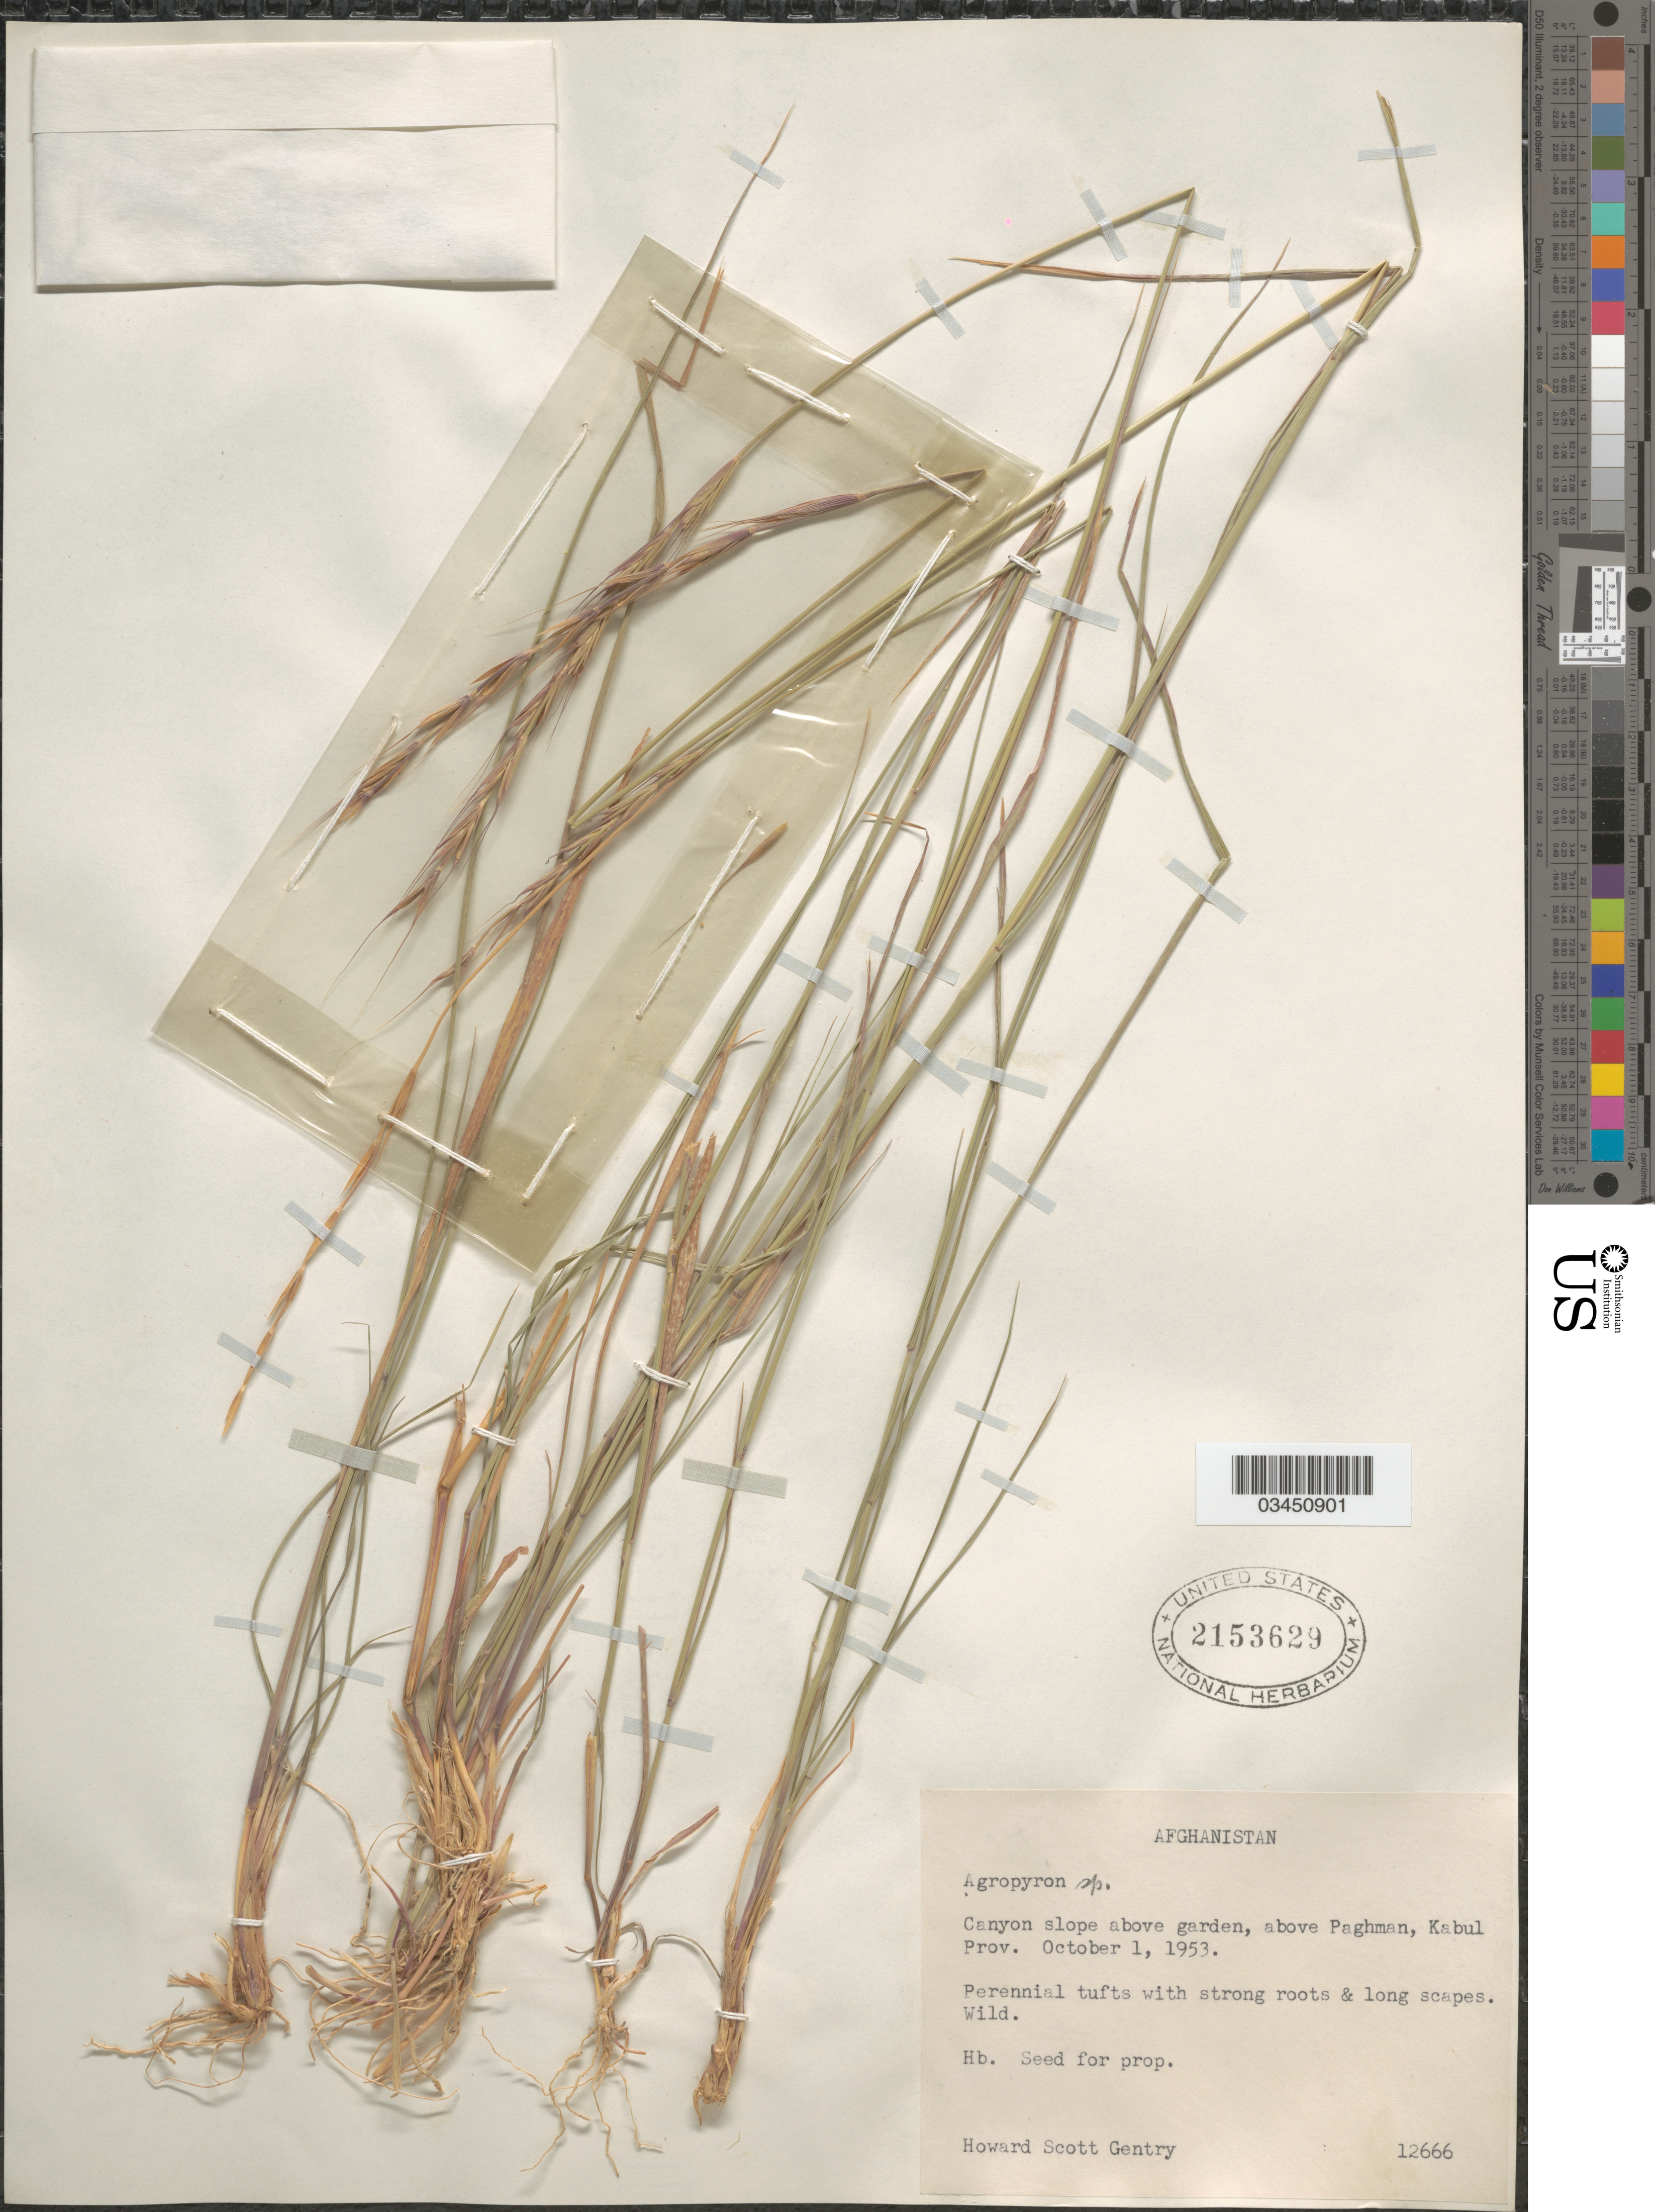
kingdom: Plantae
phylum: Tracheophyta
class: Liliopsida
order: Poales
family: Poaceae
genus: Elymus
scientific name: Elymus sp.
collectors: H. S. Gentry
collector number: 12666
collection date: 1953-10-01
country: Afghanistan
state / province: Kabul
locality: Canyon slope above garden,above Paghman.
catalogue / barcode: US 2153629